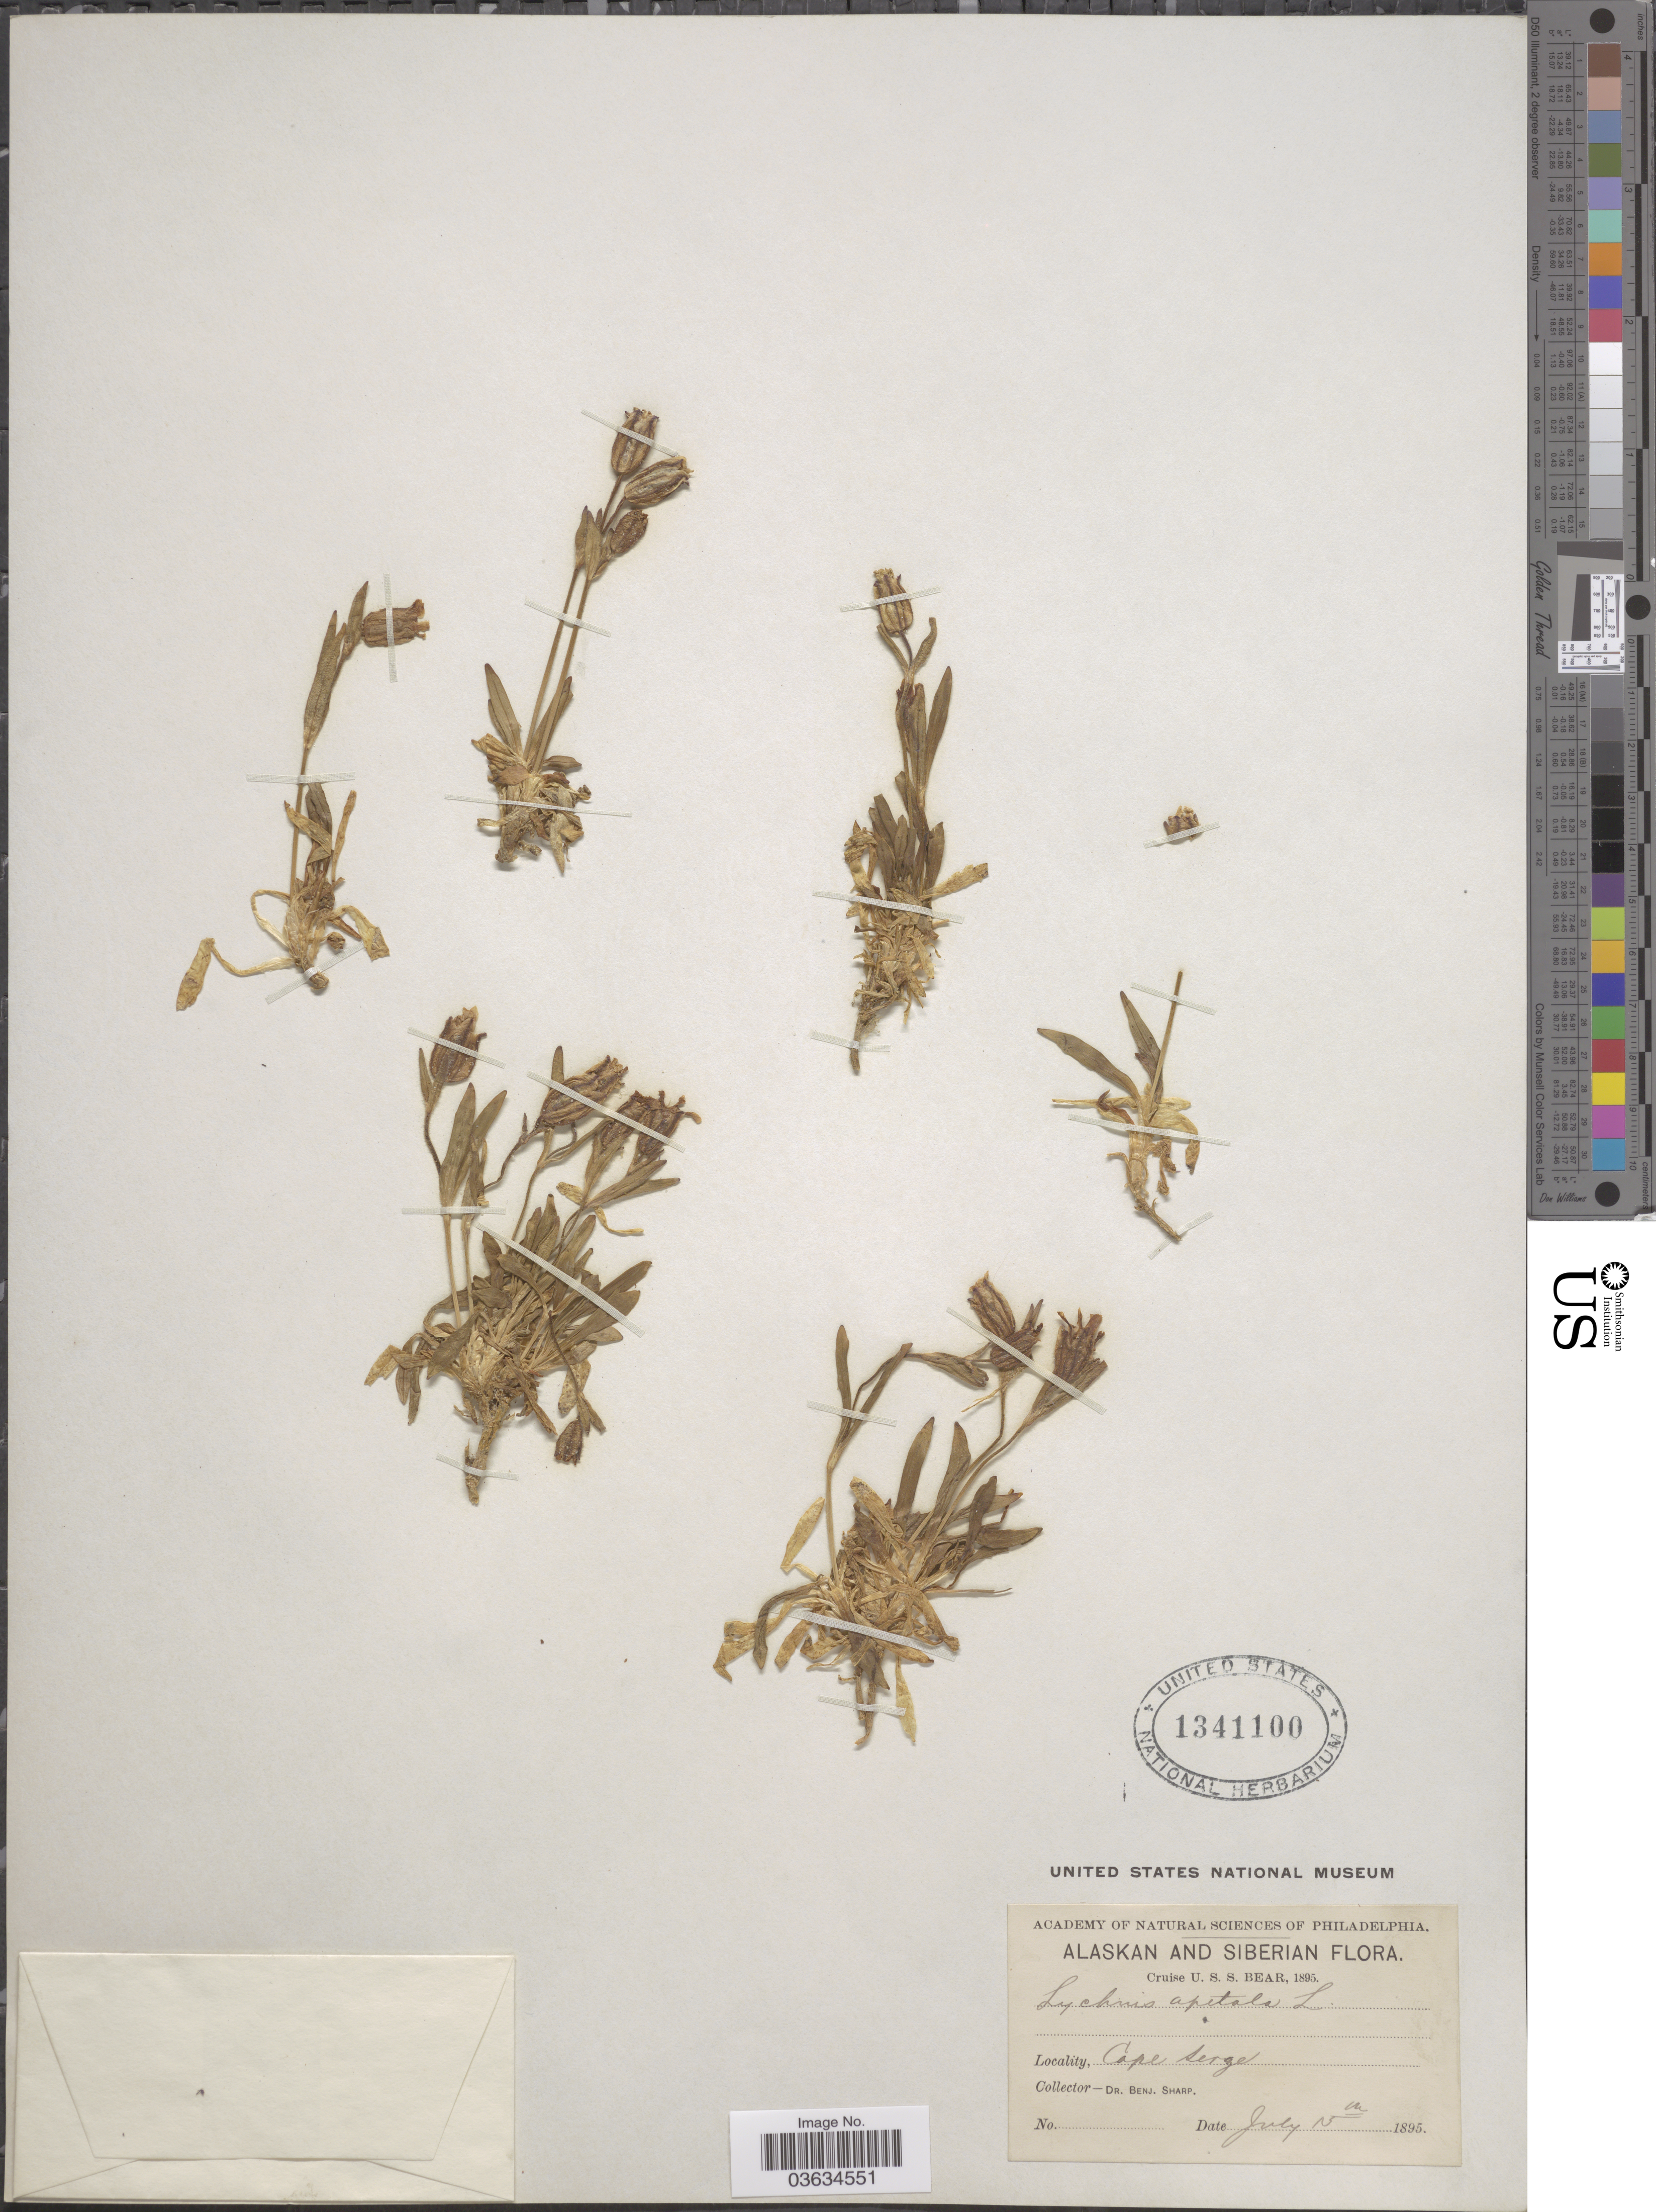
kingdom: Plantae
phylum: Tracheophyta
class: Magnoliopsida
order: Caryophyllales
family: Caryophyllaceae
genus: Silene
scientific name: Silene uralensis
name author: (Rupr.) Bocquet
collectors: B. Sharp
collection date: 1895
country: Russian Federation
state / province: Chukotka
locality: Alaskan and Siberian. Cape Serze.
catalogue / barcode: US 1341100